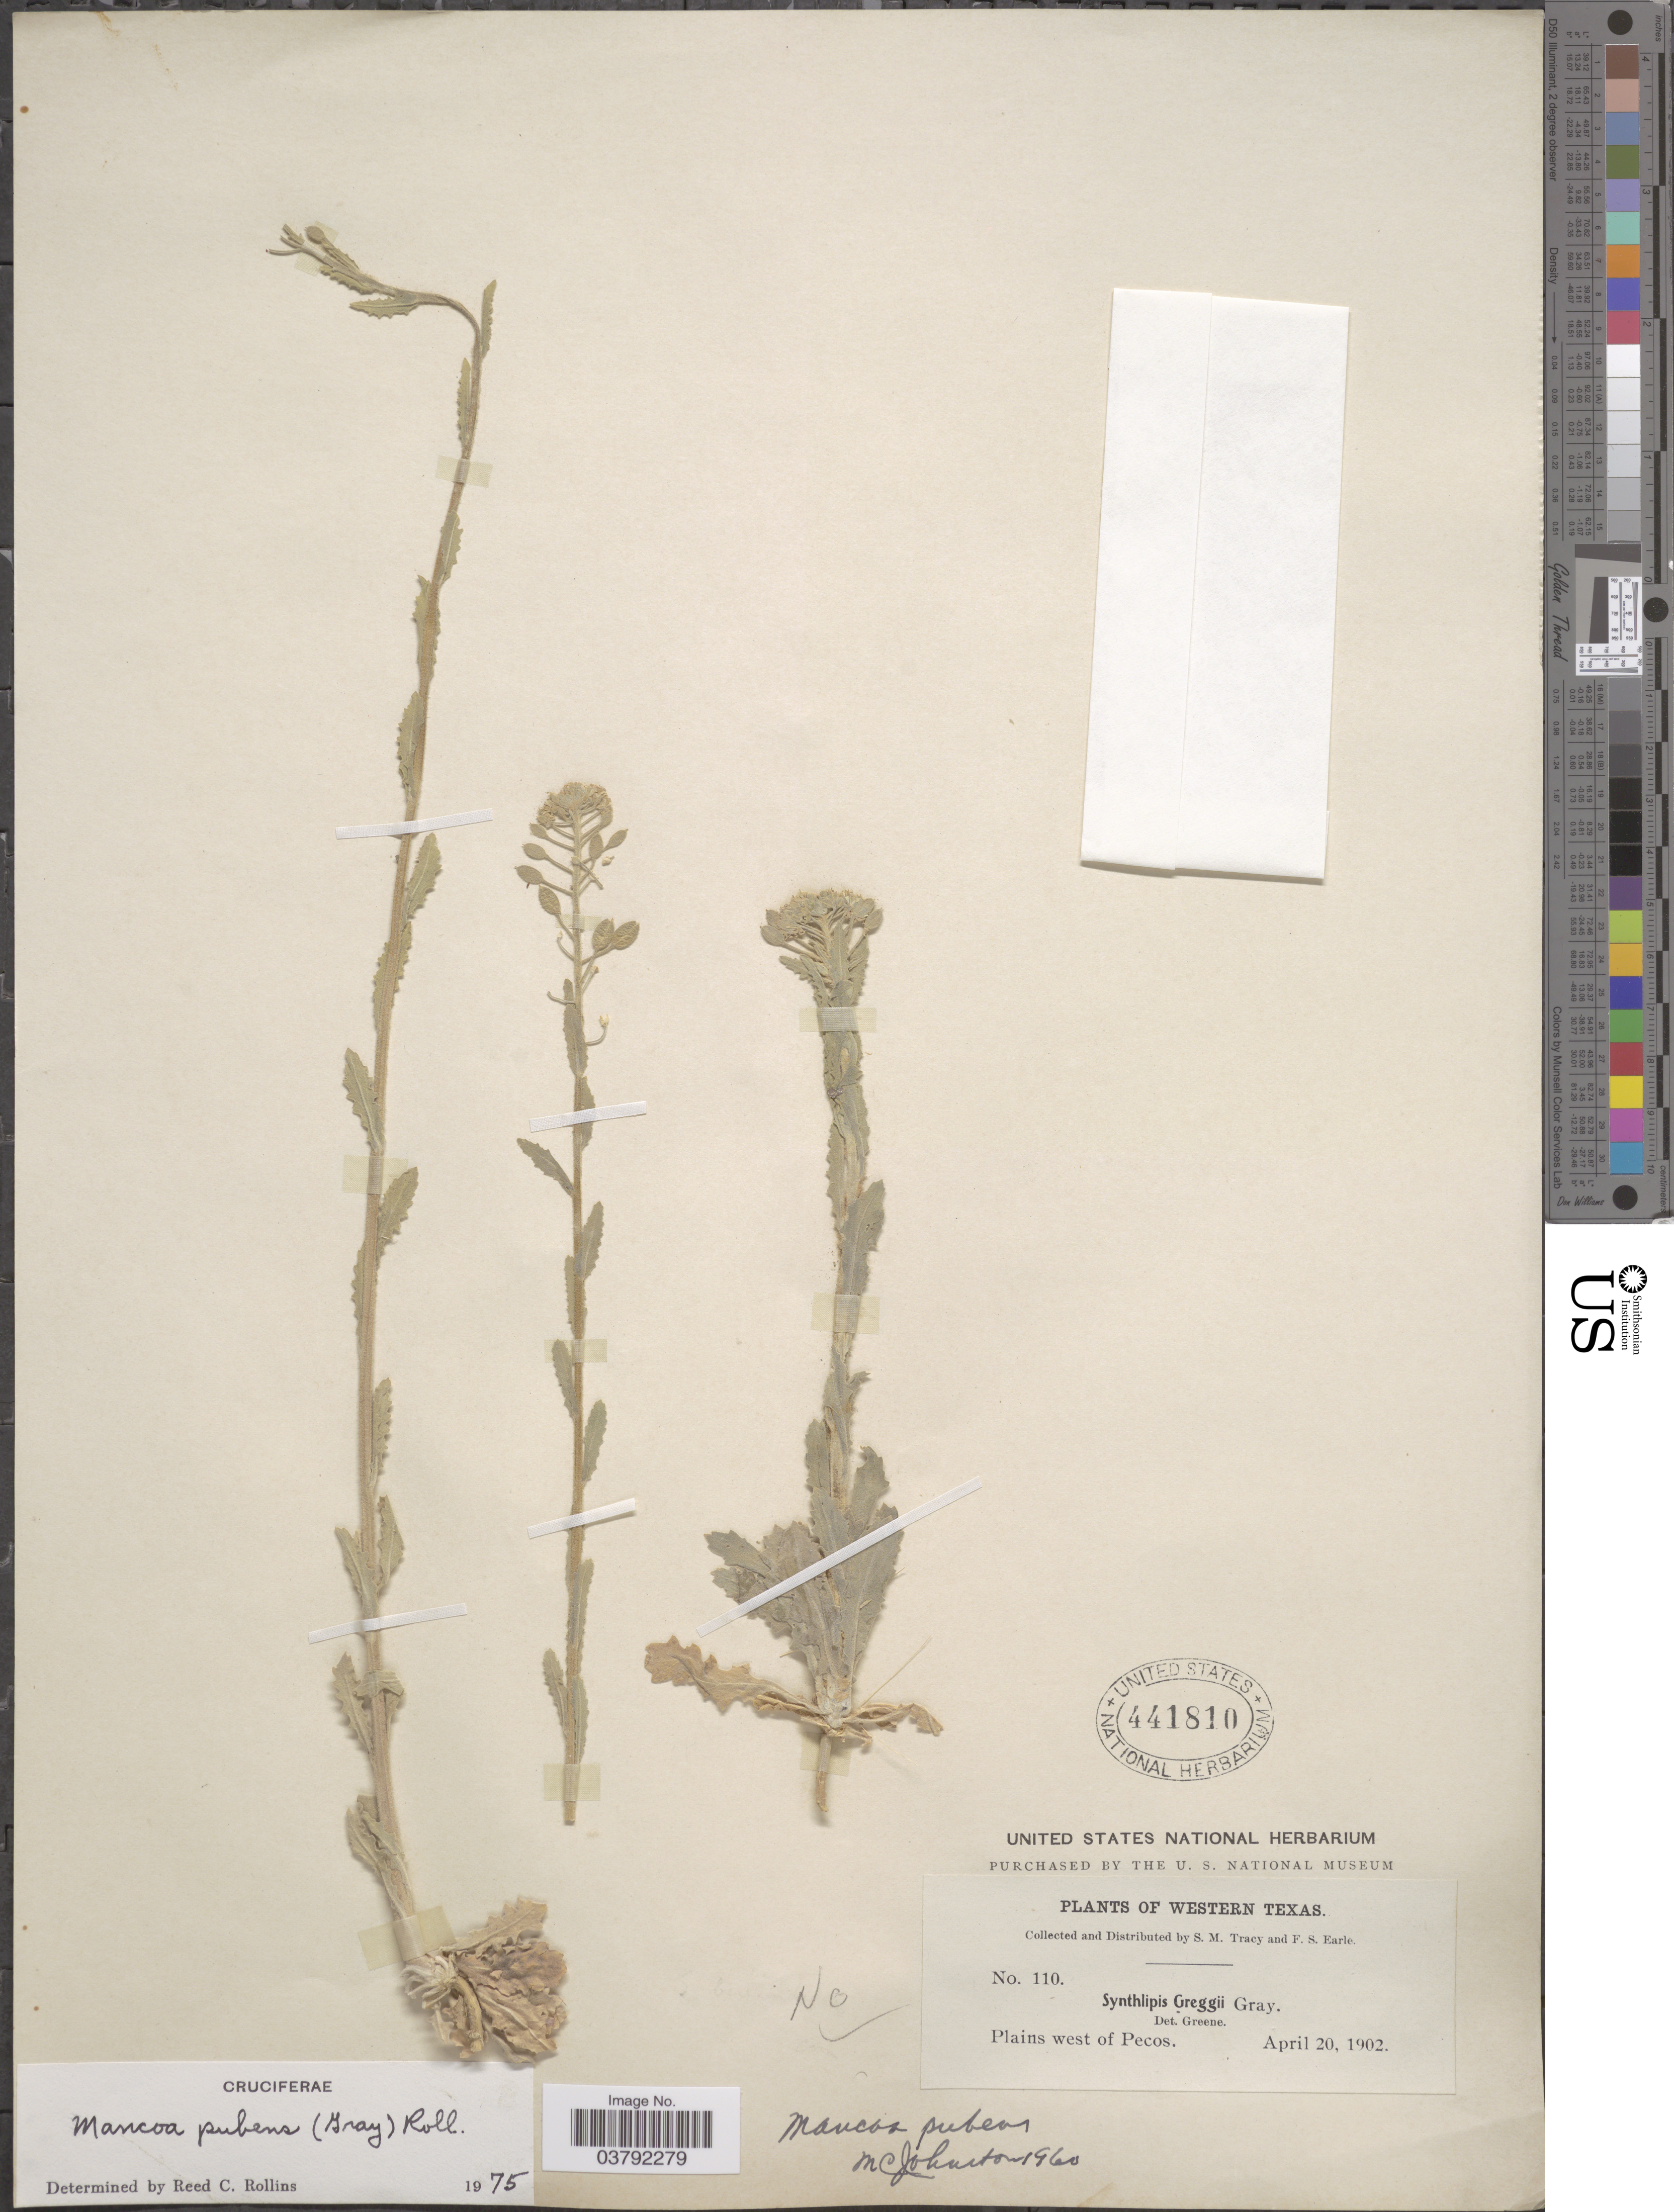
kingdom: Plantae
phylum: Tracheophyta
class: Magnoliopsida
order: Brassicales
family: Brassicaceae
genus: Mancoa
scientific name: Mancoa pubens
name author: (A. Gray) Rollins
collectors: S. M. Tracy & F. S. Earle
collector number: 110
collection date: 1902-04-20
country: United States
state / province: Texas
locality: Western Texas. Plains west of Pecos.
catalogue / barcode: US 441810